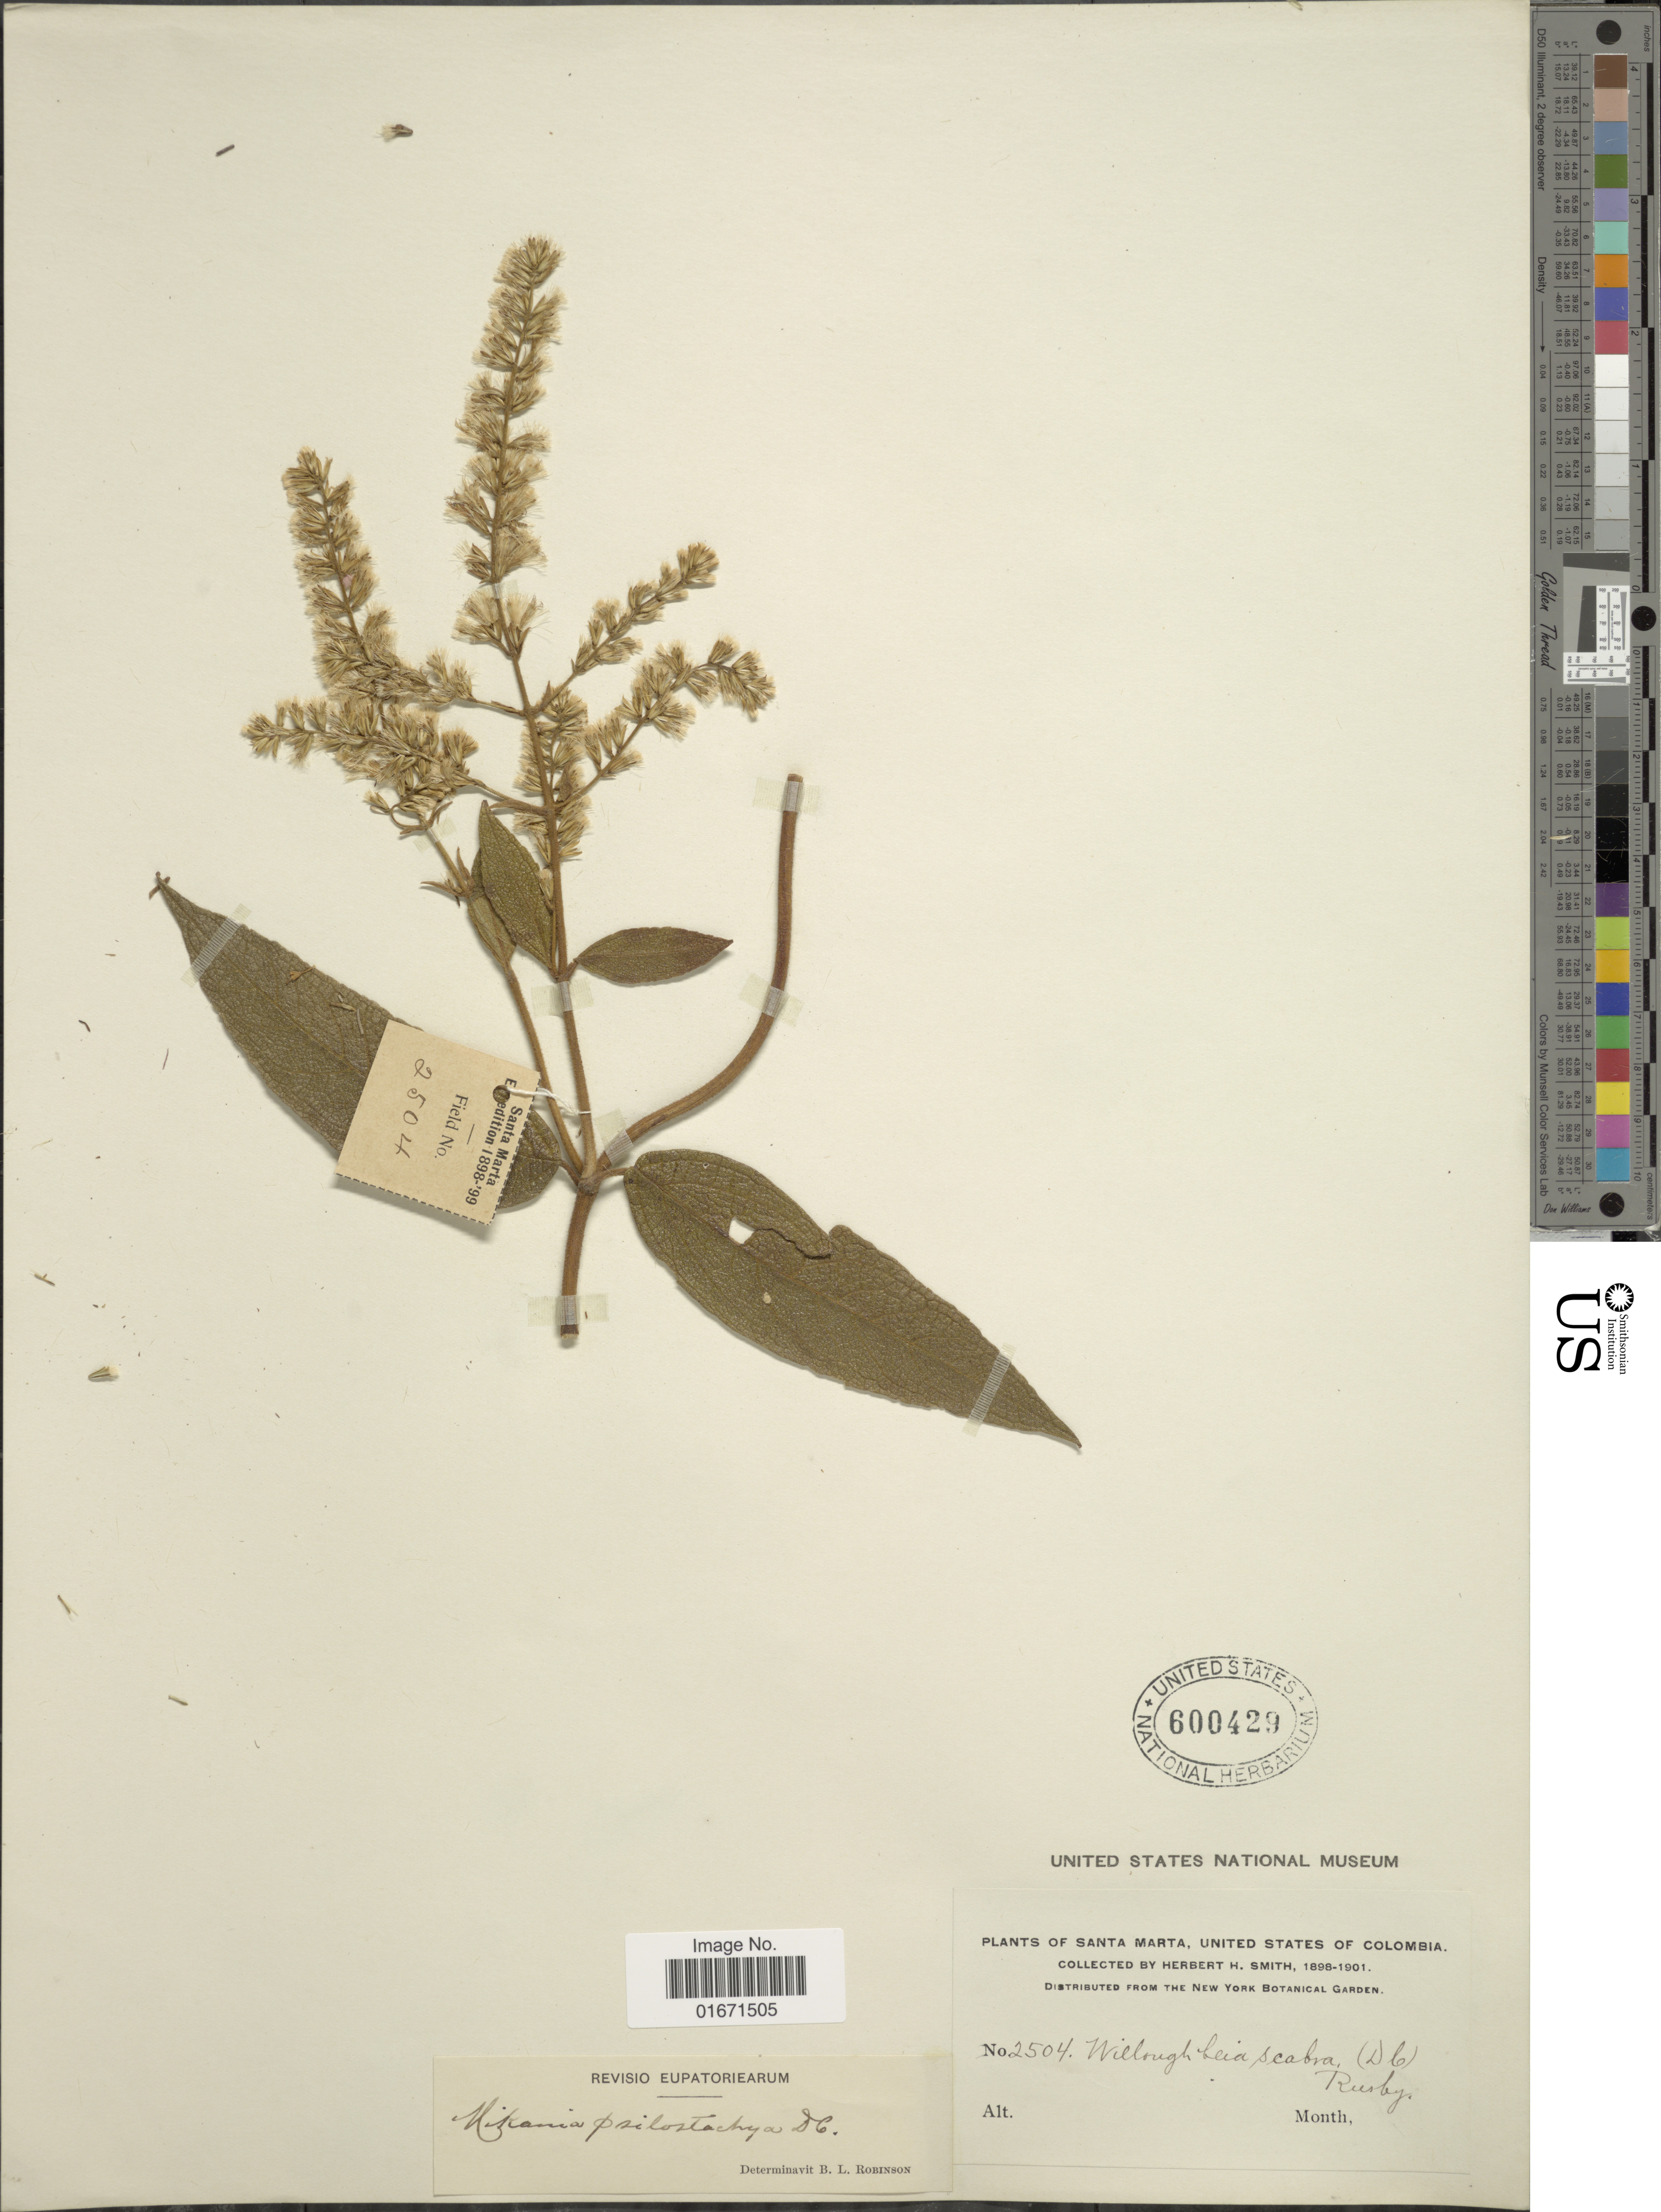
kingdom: Plantae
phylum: Tracheophyta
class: Magnoliopsida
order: Asterales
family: Asteraceae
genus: Mikania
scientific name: Mikania psilostachya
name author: DC.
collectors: Herbert H. Smith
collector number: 2504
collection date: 1898/1901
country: Colombia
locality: Santa Marta, United States of Colombia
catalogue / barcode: US 600429